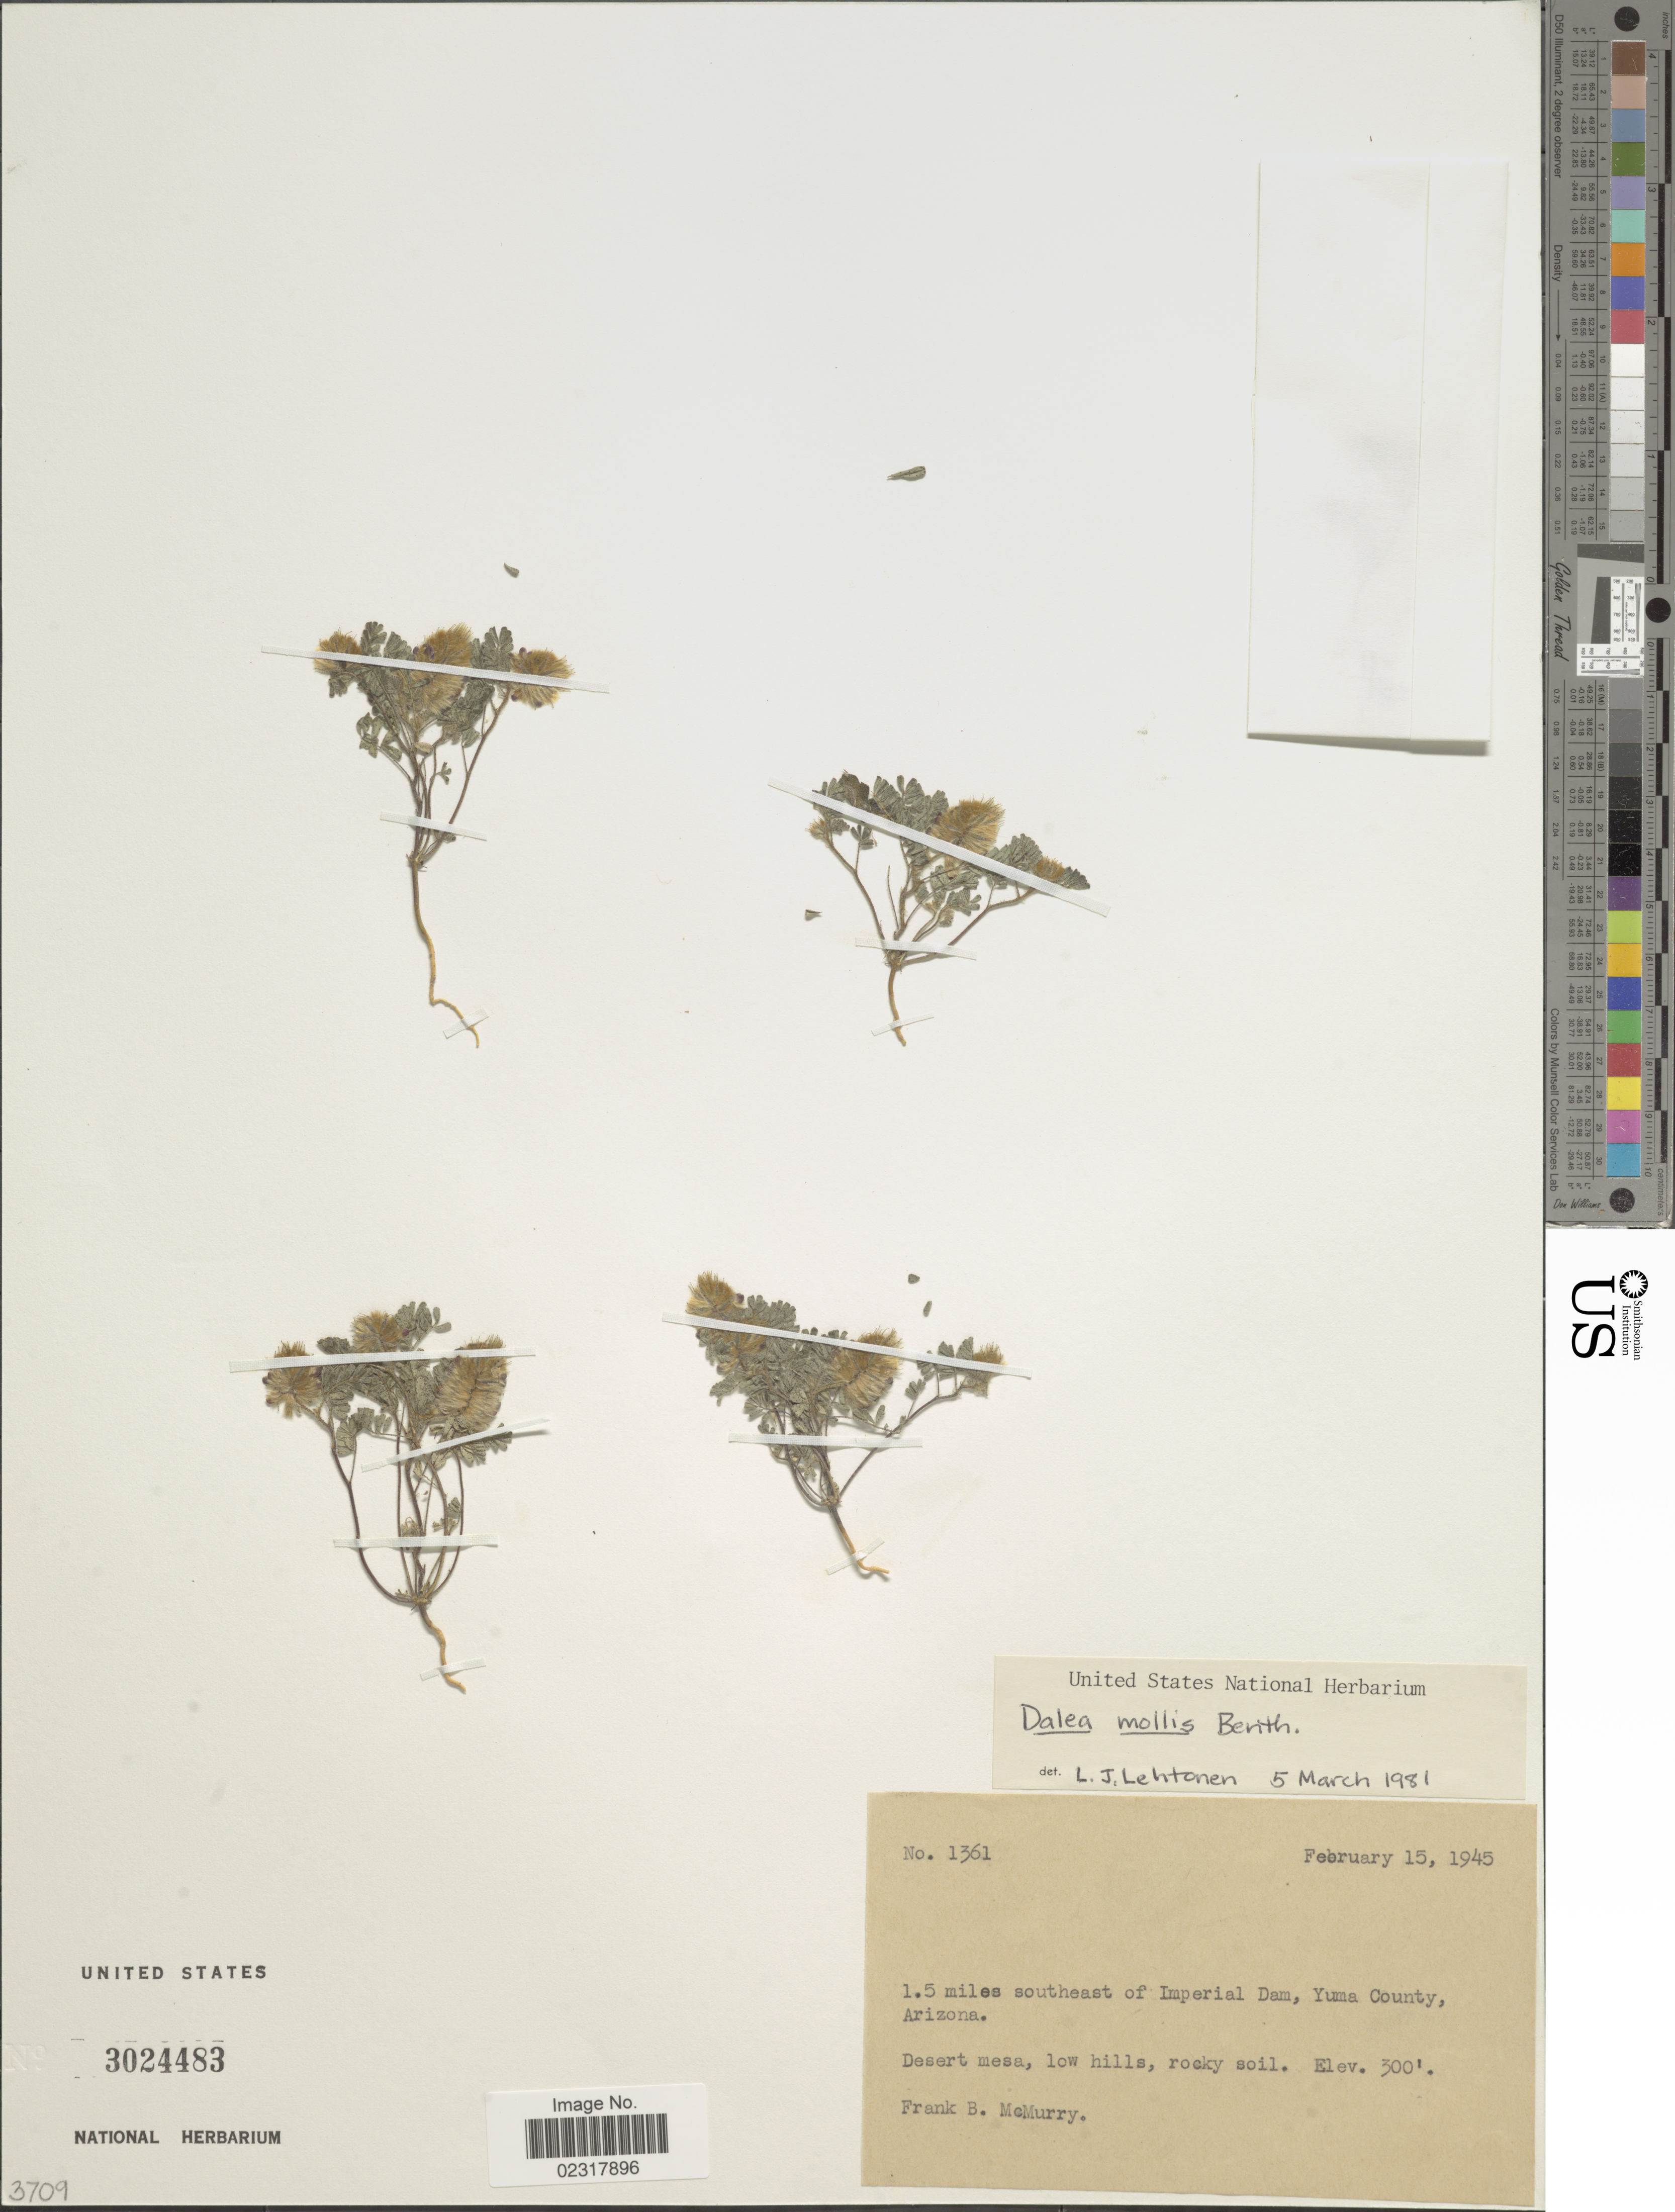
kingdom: Plantae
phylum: Tracheophyta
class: Magnoliopsida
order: Fabales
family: Fabaceae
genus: Dalea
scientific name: Dalea mollis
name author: Benth.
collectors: F. B. McMurry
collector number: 1361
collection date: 1945-02-15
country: United States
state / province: Arizona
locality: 1.5 miles southeast of Imperial Dam, Yuma County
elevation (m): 91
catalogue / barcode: US 3024483